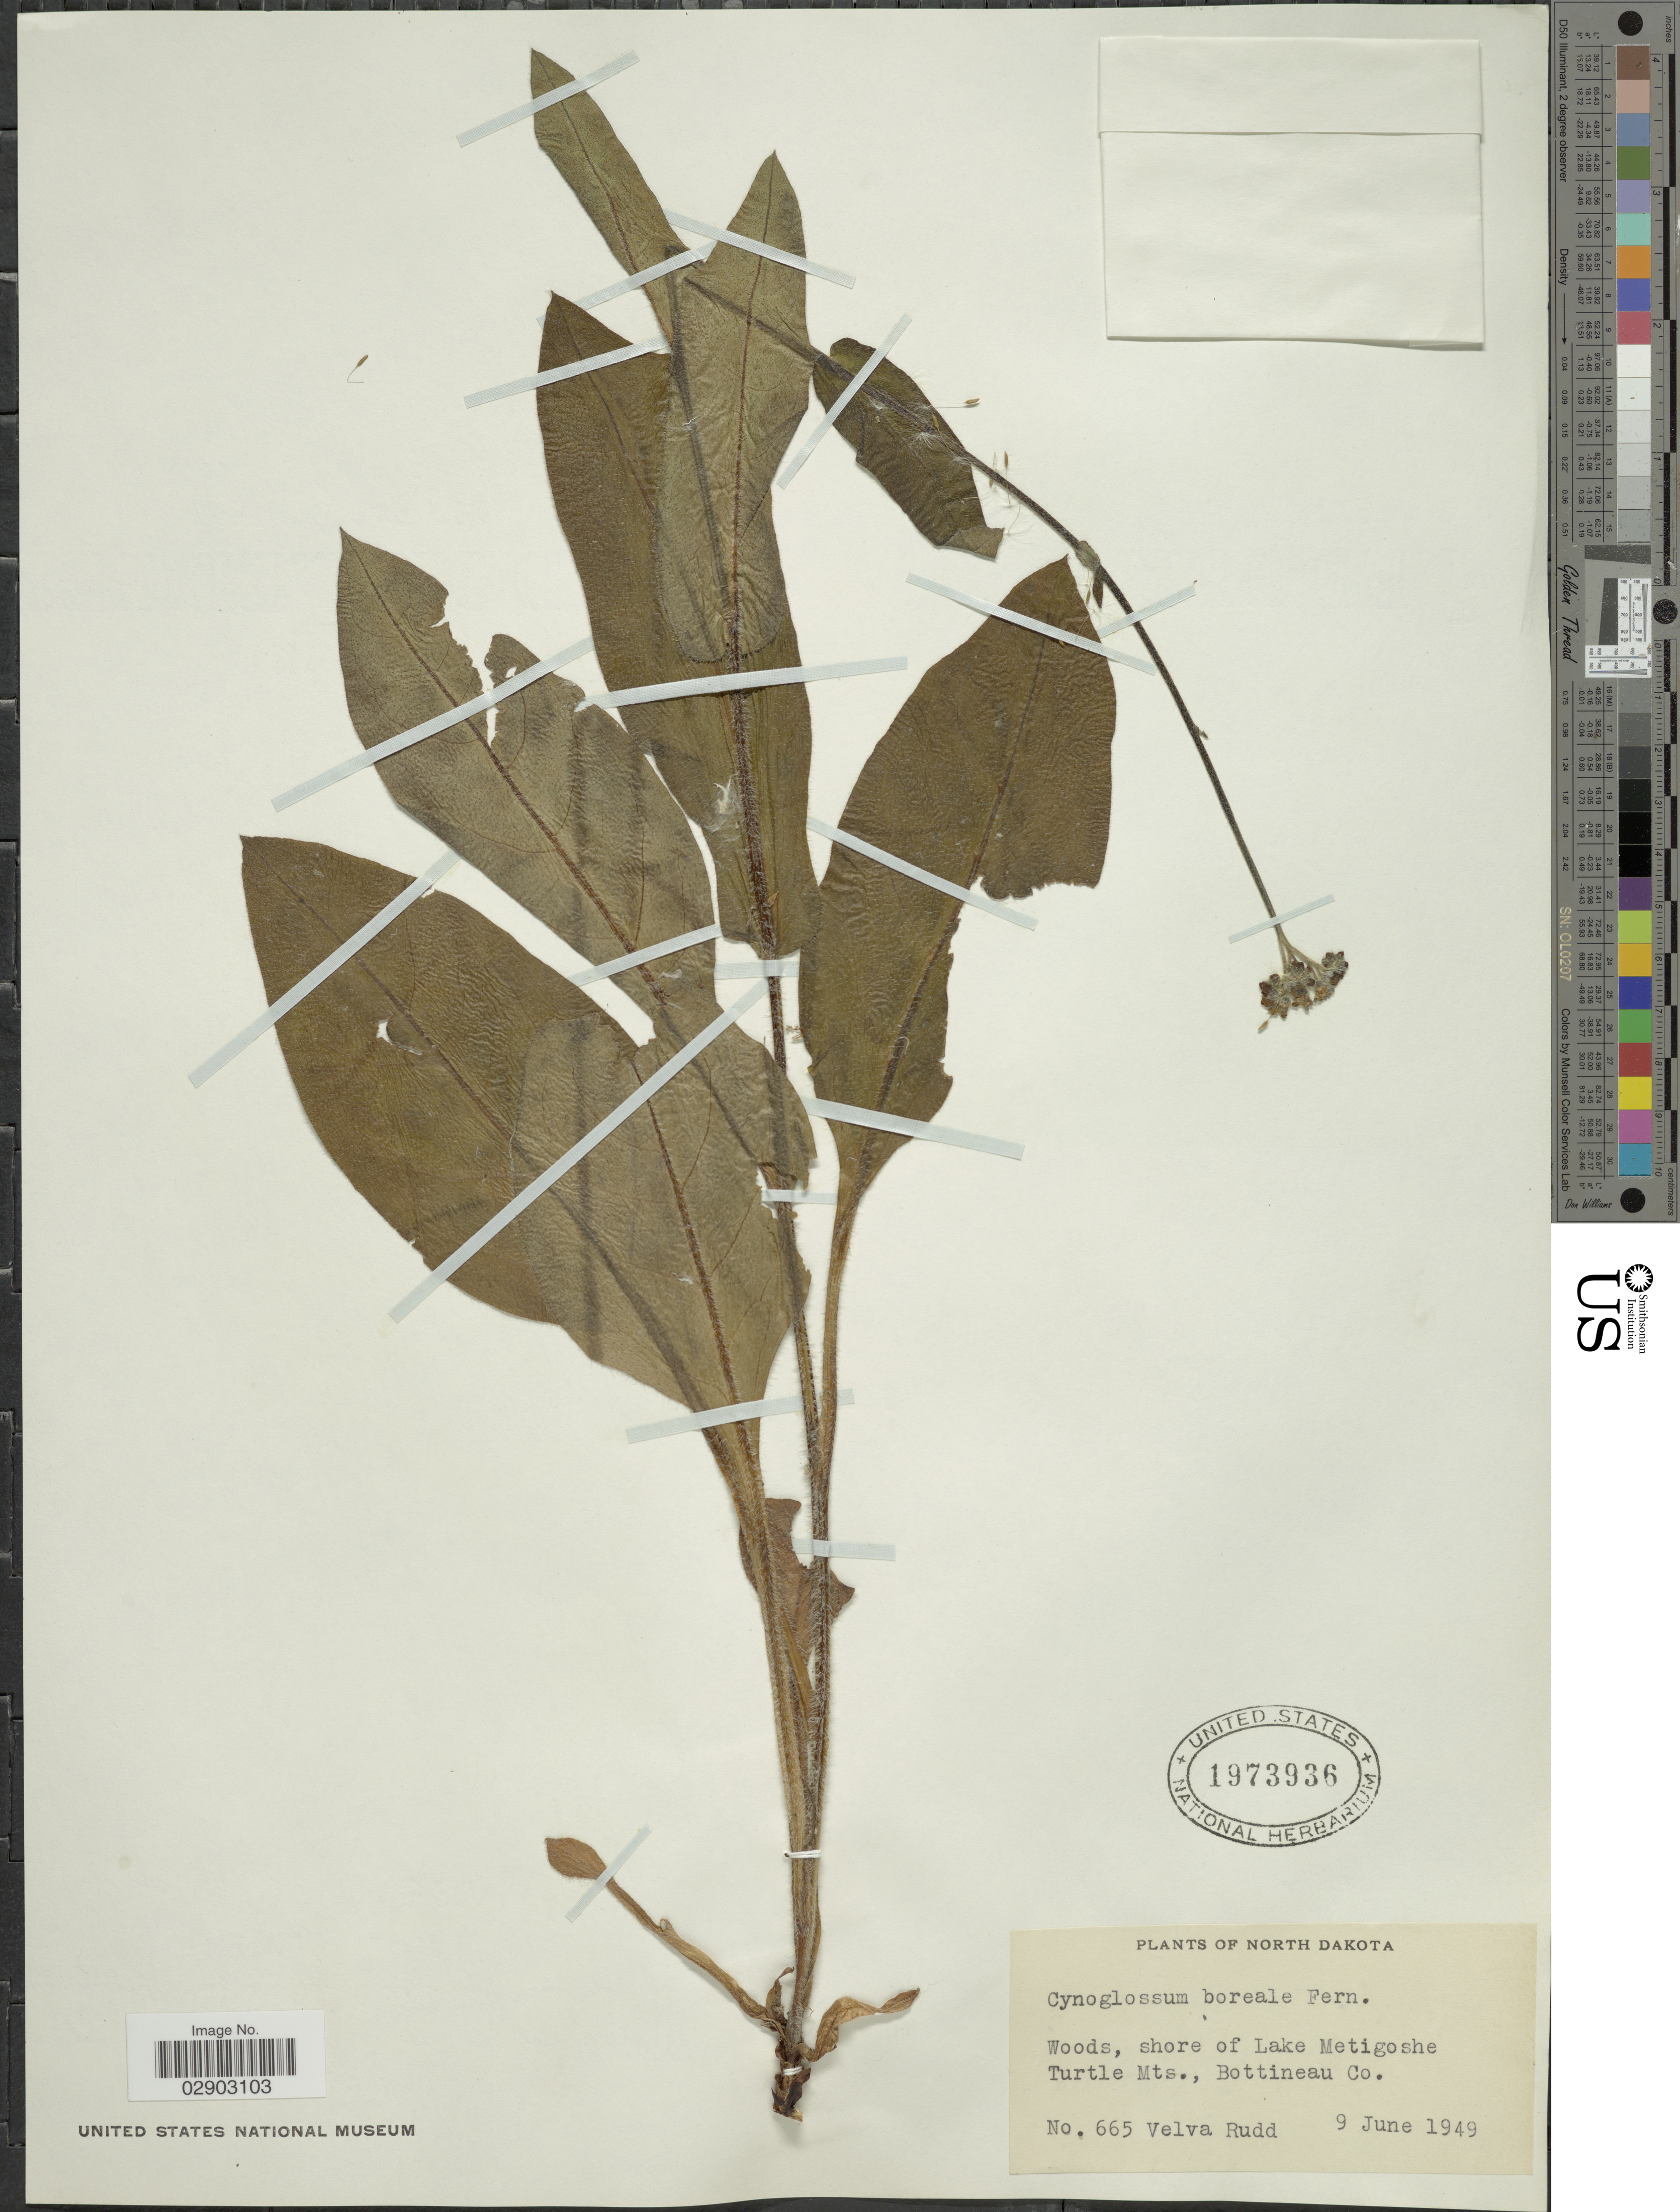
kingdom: Plantae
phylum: Tracheophyta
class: Magnoliopsida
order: Boraginales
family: Boraginaceae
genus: Cynoglossum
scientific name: Cynoglossum boreale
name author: Fernald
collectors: V. E. Rudd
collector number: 665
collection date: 1949-06-09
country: United States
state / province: North Dakota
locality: Shore of Lake Metigoshe Turtle Mts., Bottineau Co.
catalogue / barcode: US 1973936